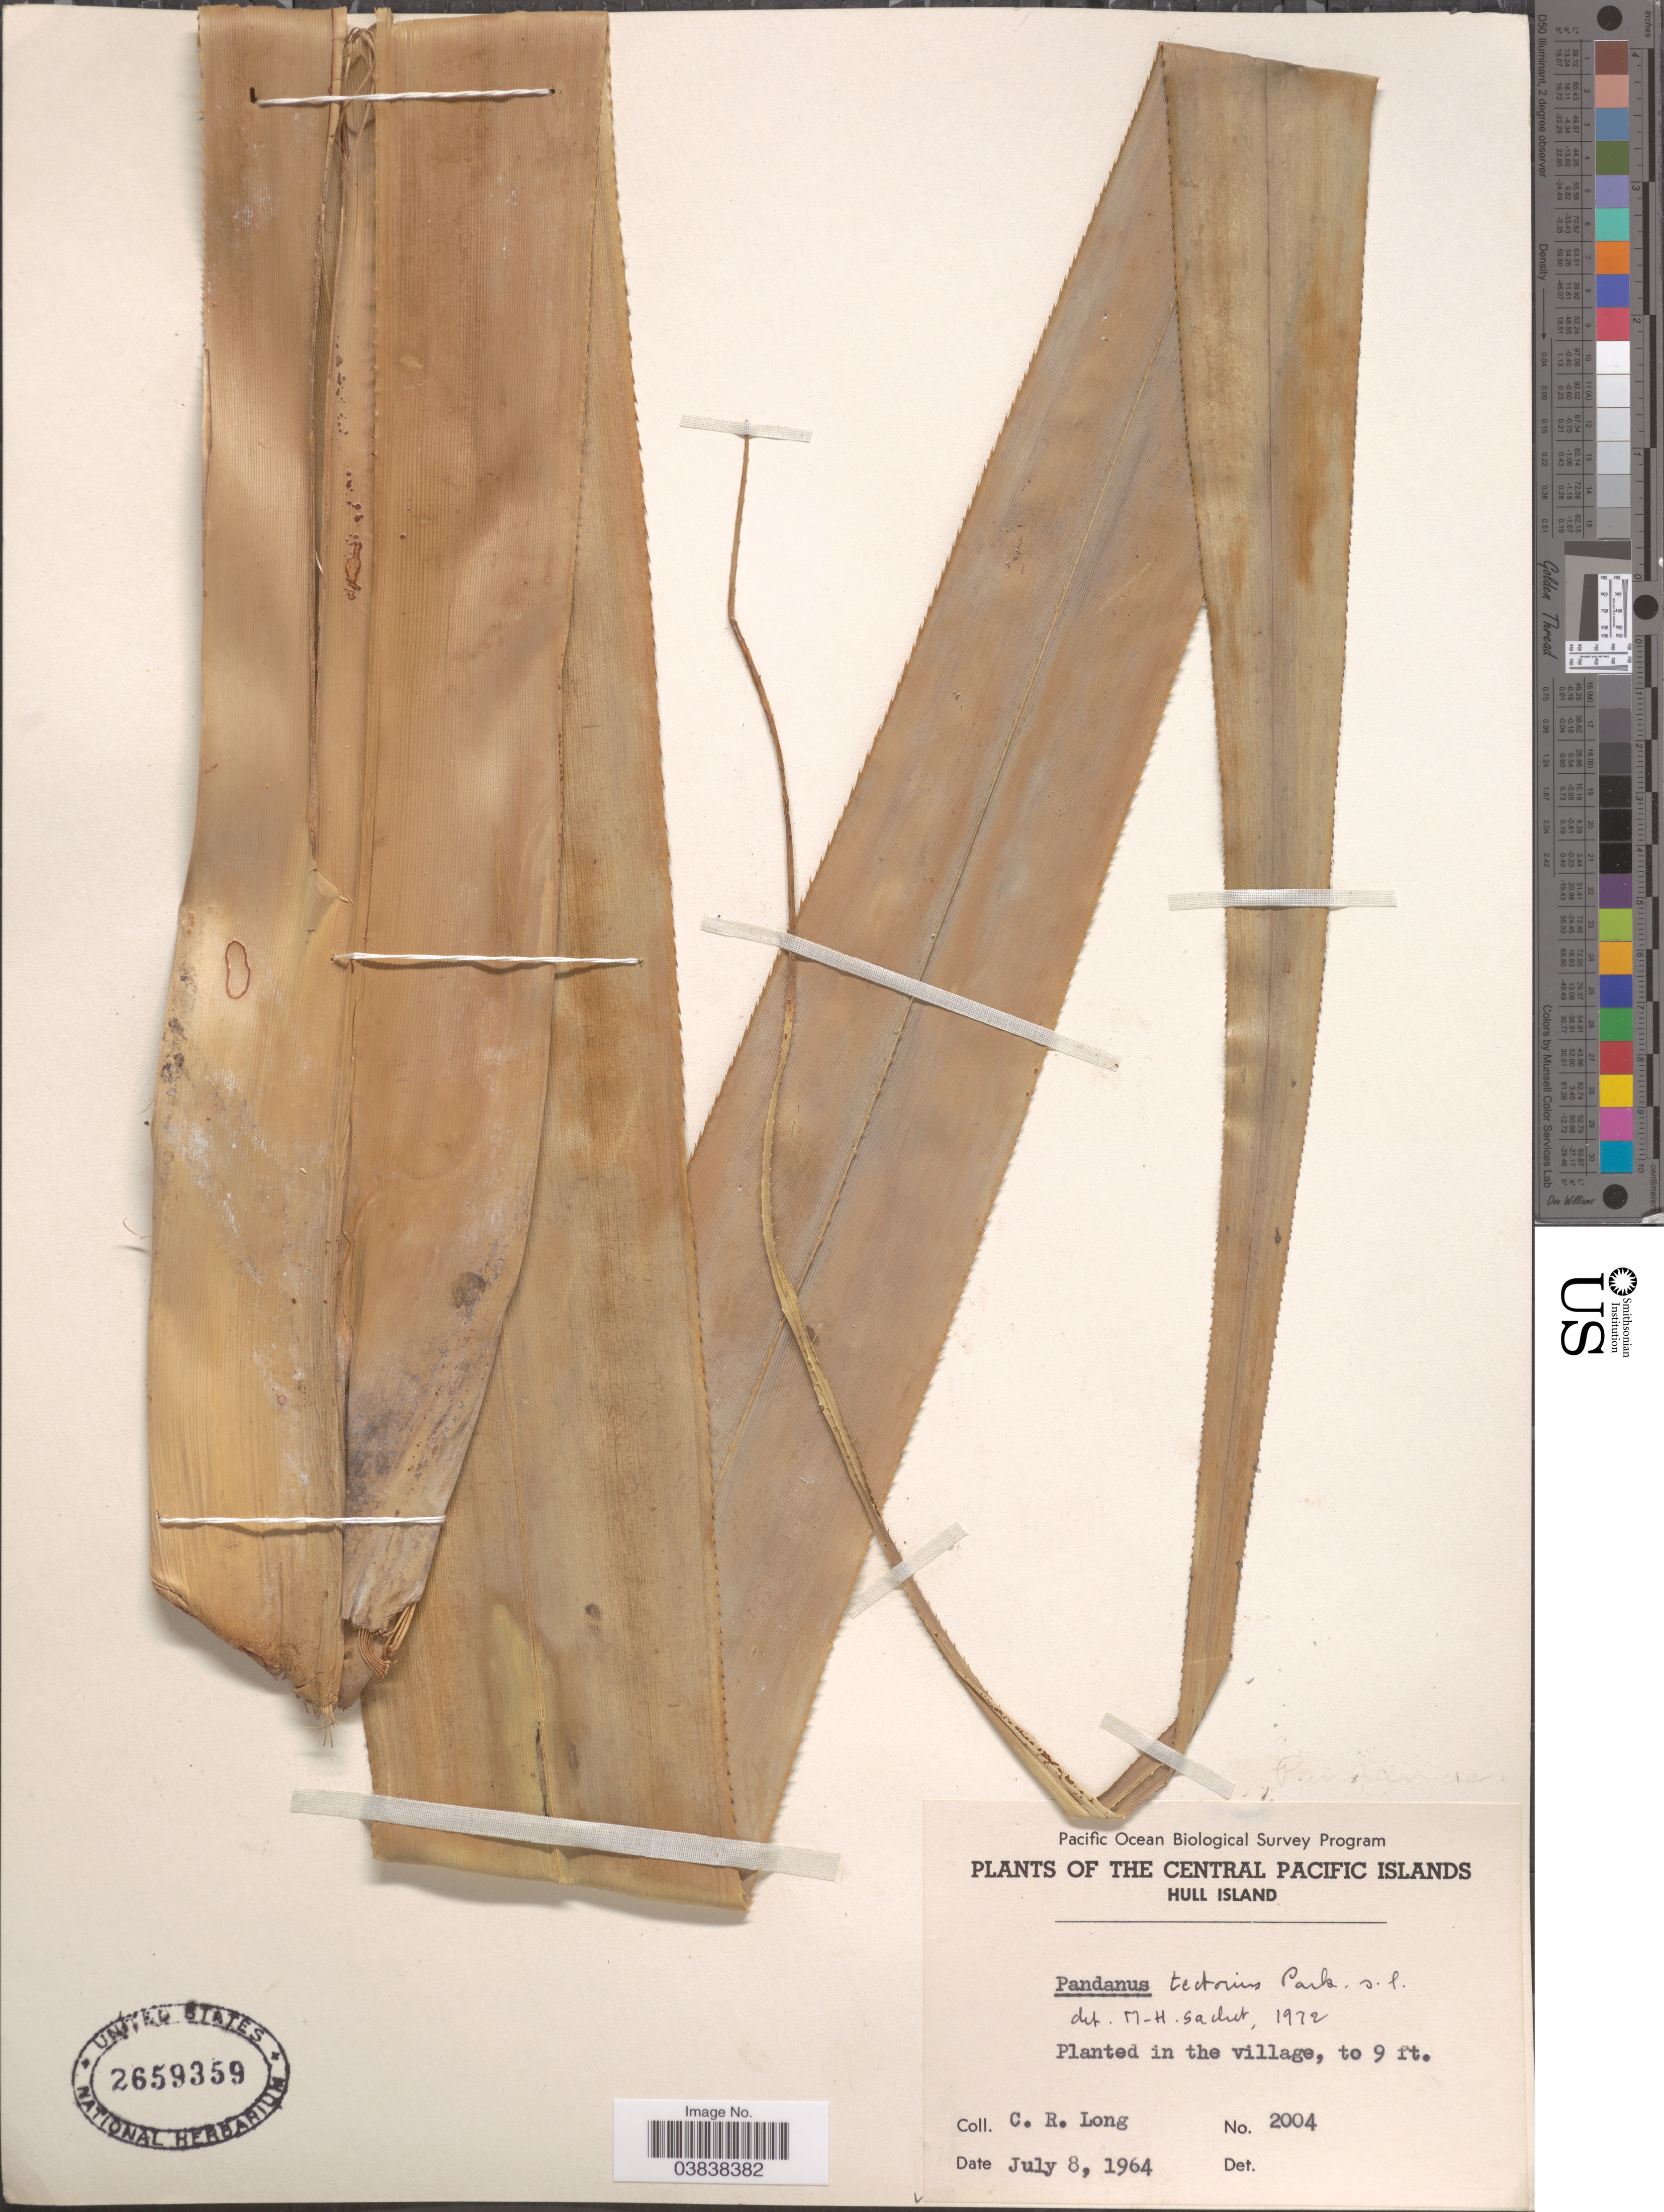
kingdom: Plantae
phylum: Tracheophyta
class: Liliopsida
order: Pandanales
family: Pandanaceae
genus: Pandanus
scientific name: Pandanus tectorius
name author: Parkinson ex DuRoi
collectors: C. R. Long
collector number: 2004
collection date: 1964-07-08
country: Kiribati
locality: Central Pacific Islands. Hull Island.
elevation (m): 3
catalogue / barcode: US 2659359